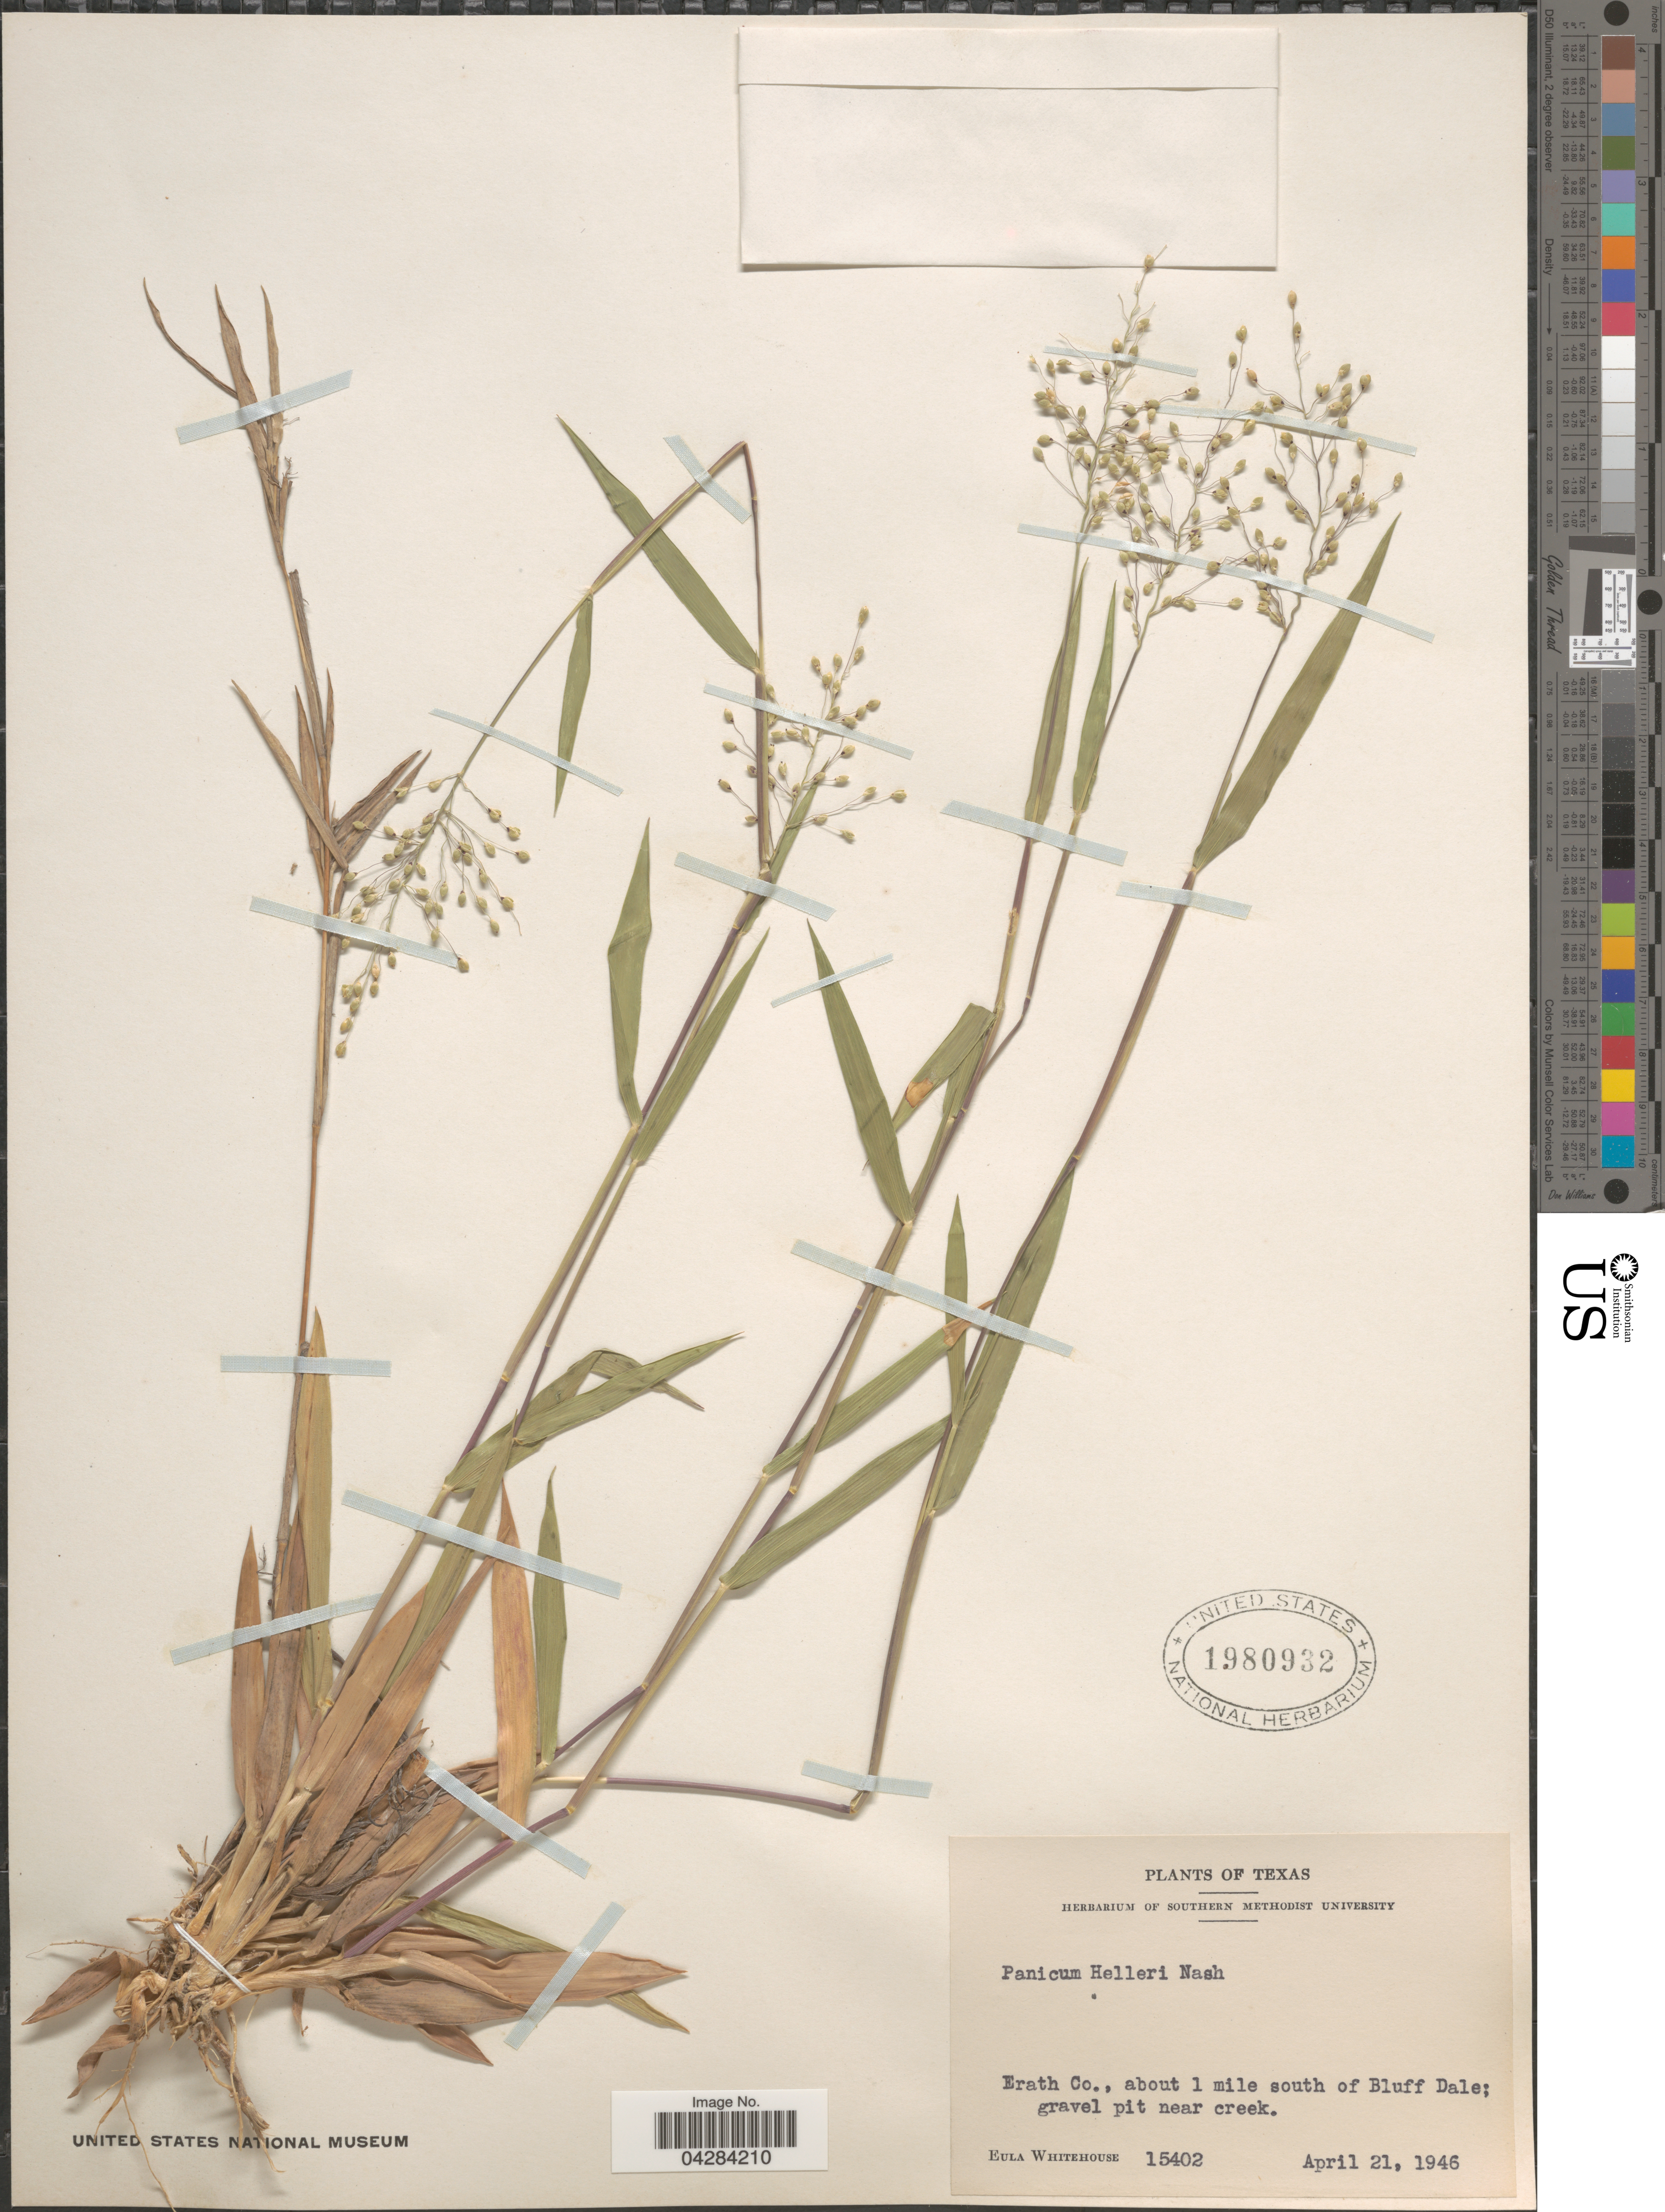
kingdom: Plantae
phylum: Tracheophyta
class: Liliopsida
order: Poales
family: Poaceae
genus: Dichanthelium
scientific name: Dichanthelium oligosanthes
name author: (Schult.) Gould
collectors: E. Whitehouse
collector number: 15402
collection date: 1946-04-21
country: United States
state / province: Texas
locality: Erath Co., about 1 mile south of Bluff Dale; gravel pit near creek.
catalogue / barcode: US 1980932